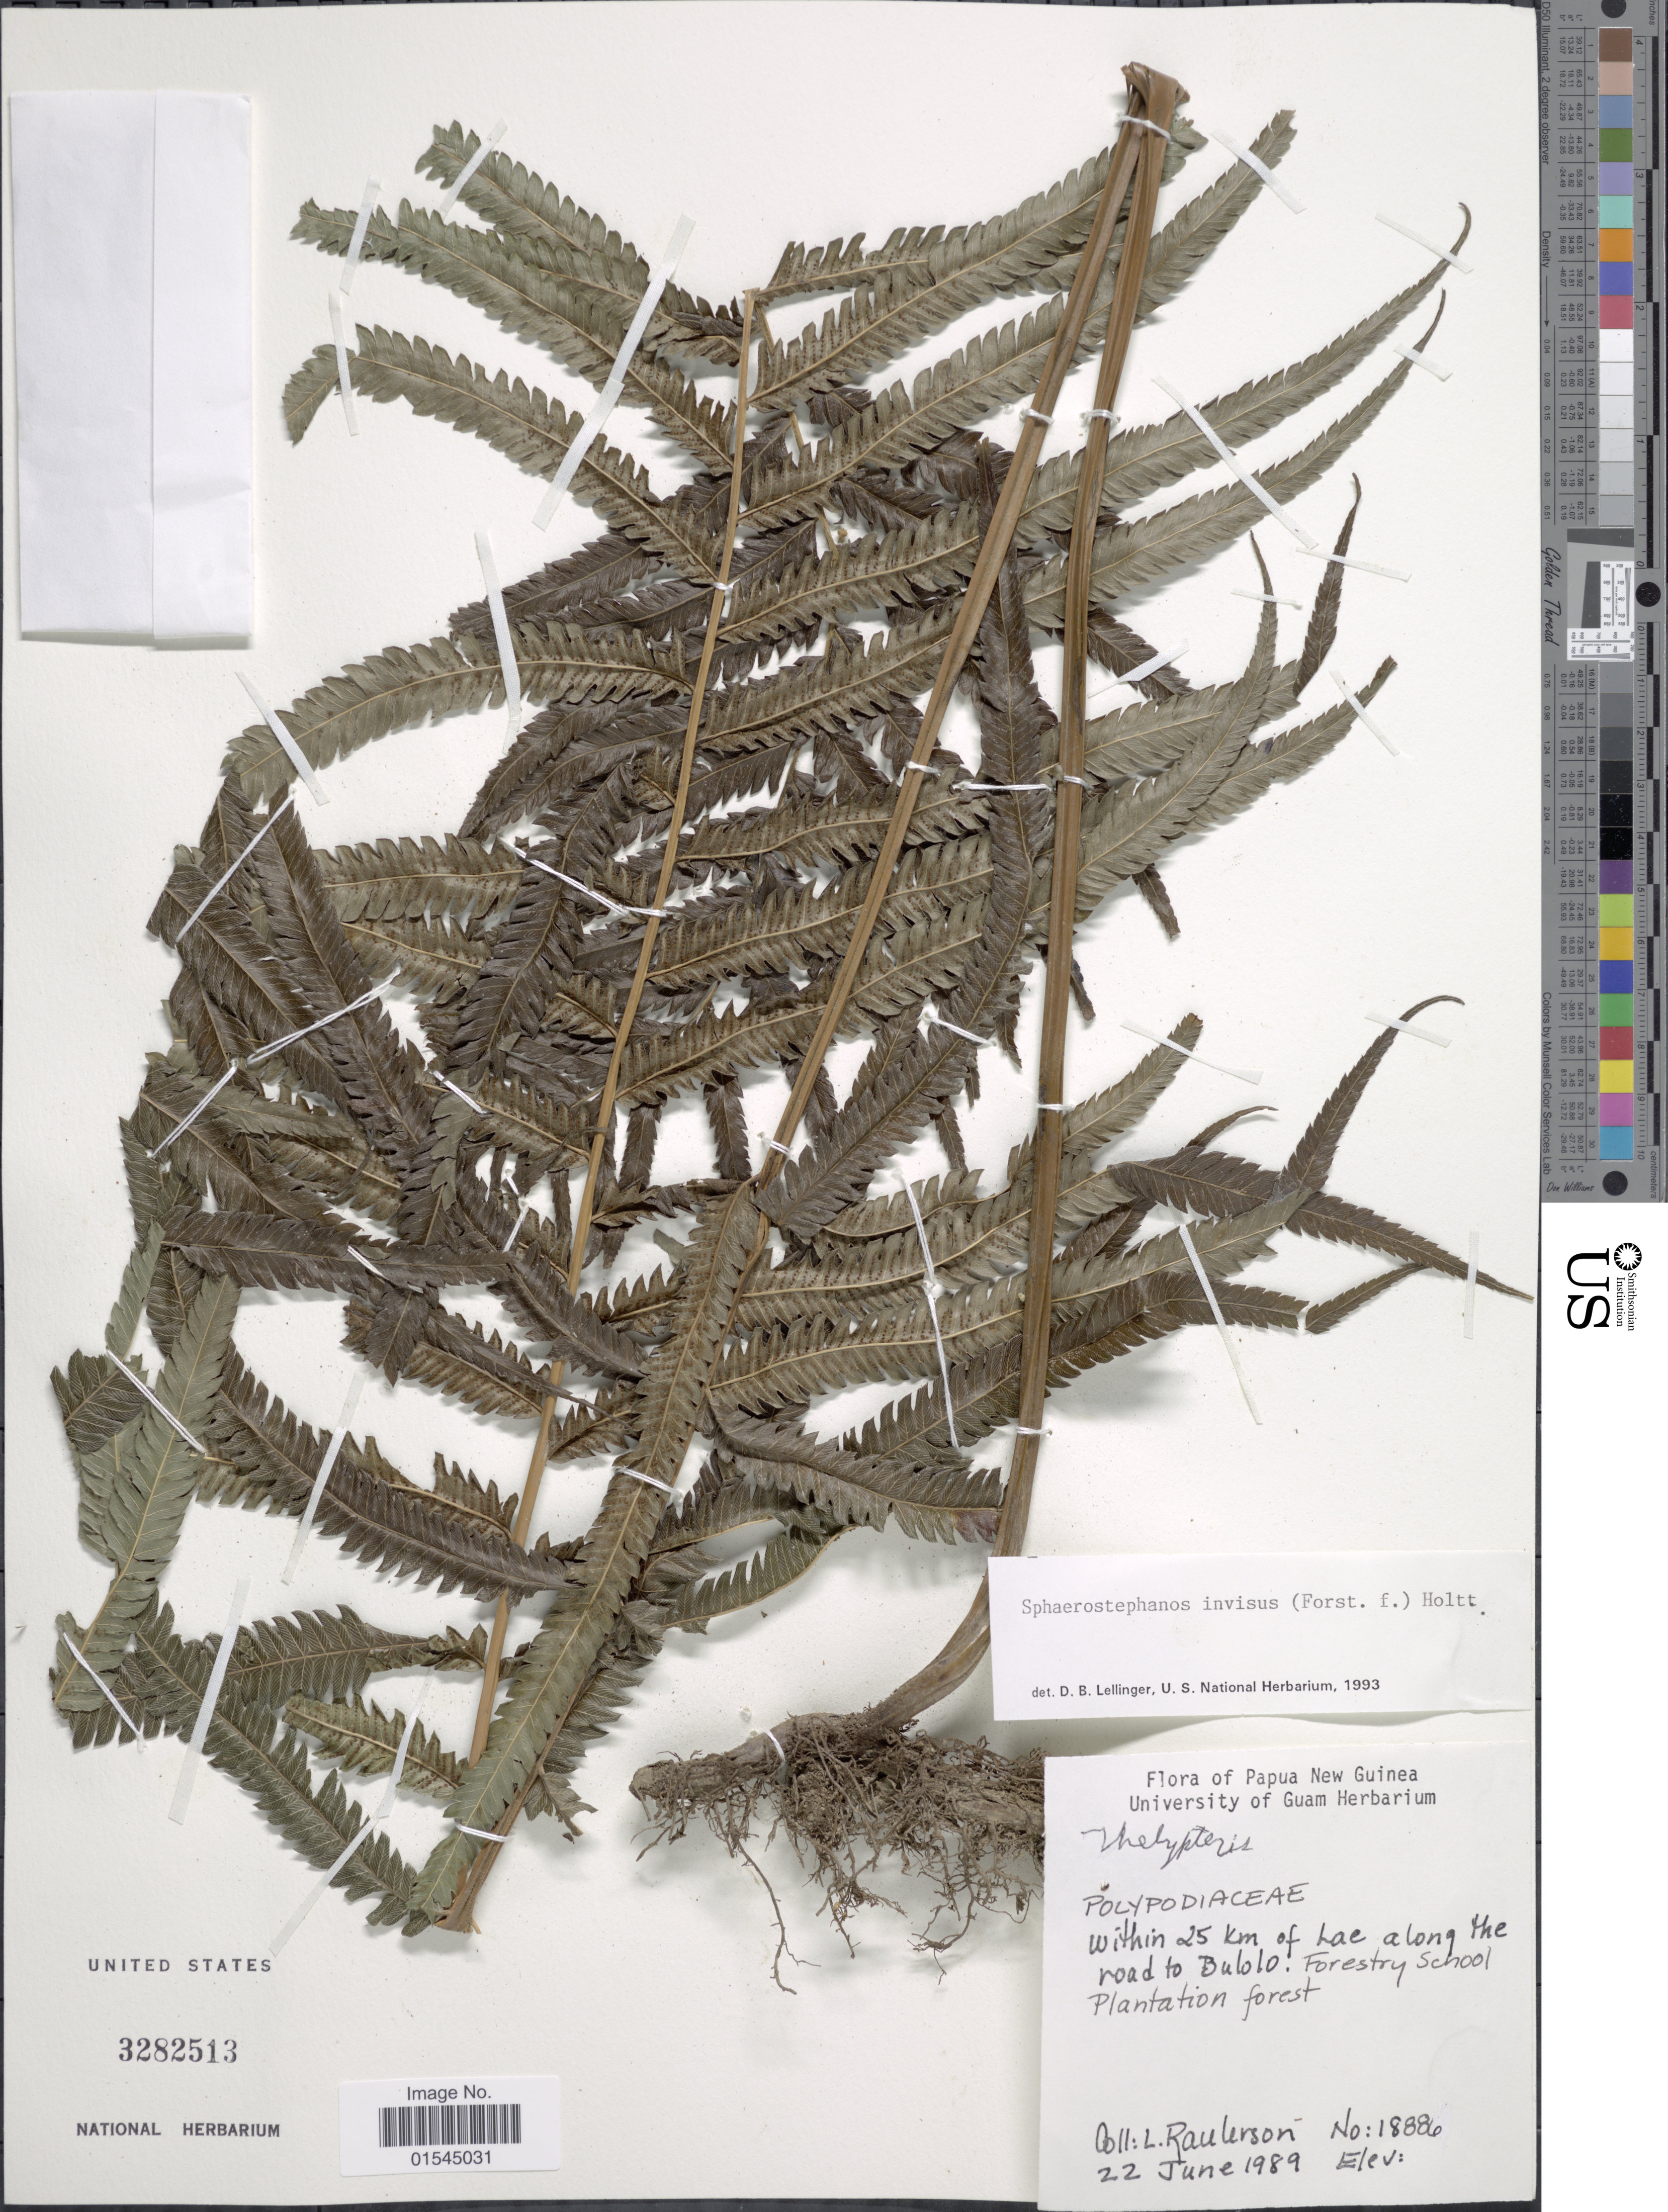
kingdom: Plantae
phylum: Tracheophyta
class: Polypodiopsida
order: Polypodiales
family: Thelypteridaceae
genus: Sphaerostephanos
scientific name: Sphaerostephanos invisus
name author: (G. Forst.) Holttum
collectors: L. Raulerson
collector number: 18886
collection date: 1989-06-22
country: Papua New Guinea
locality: Within 25 km of Lae along the road to Bulolo. Forestry School Plantation forest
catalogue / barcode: US 3282513